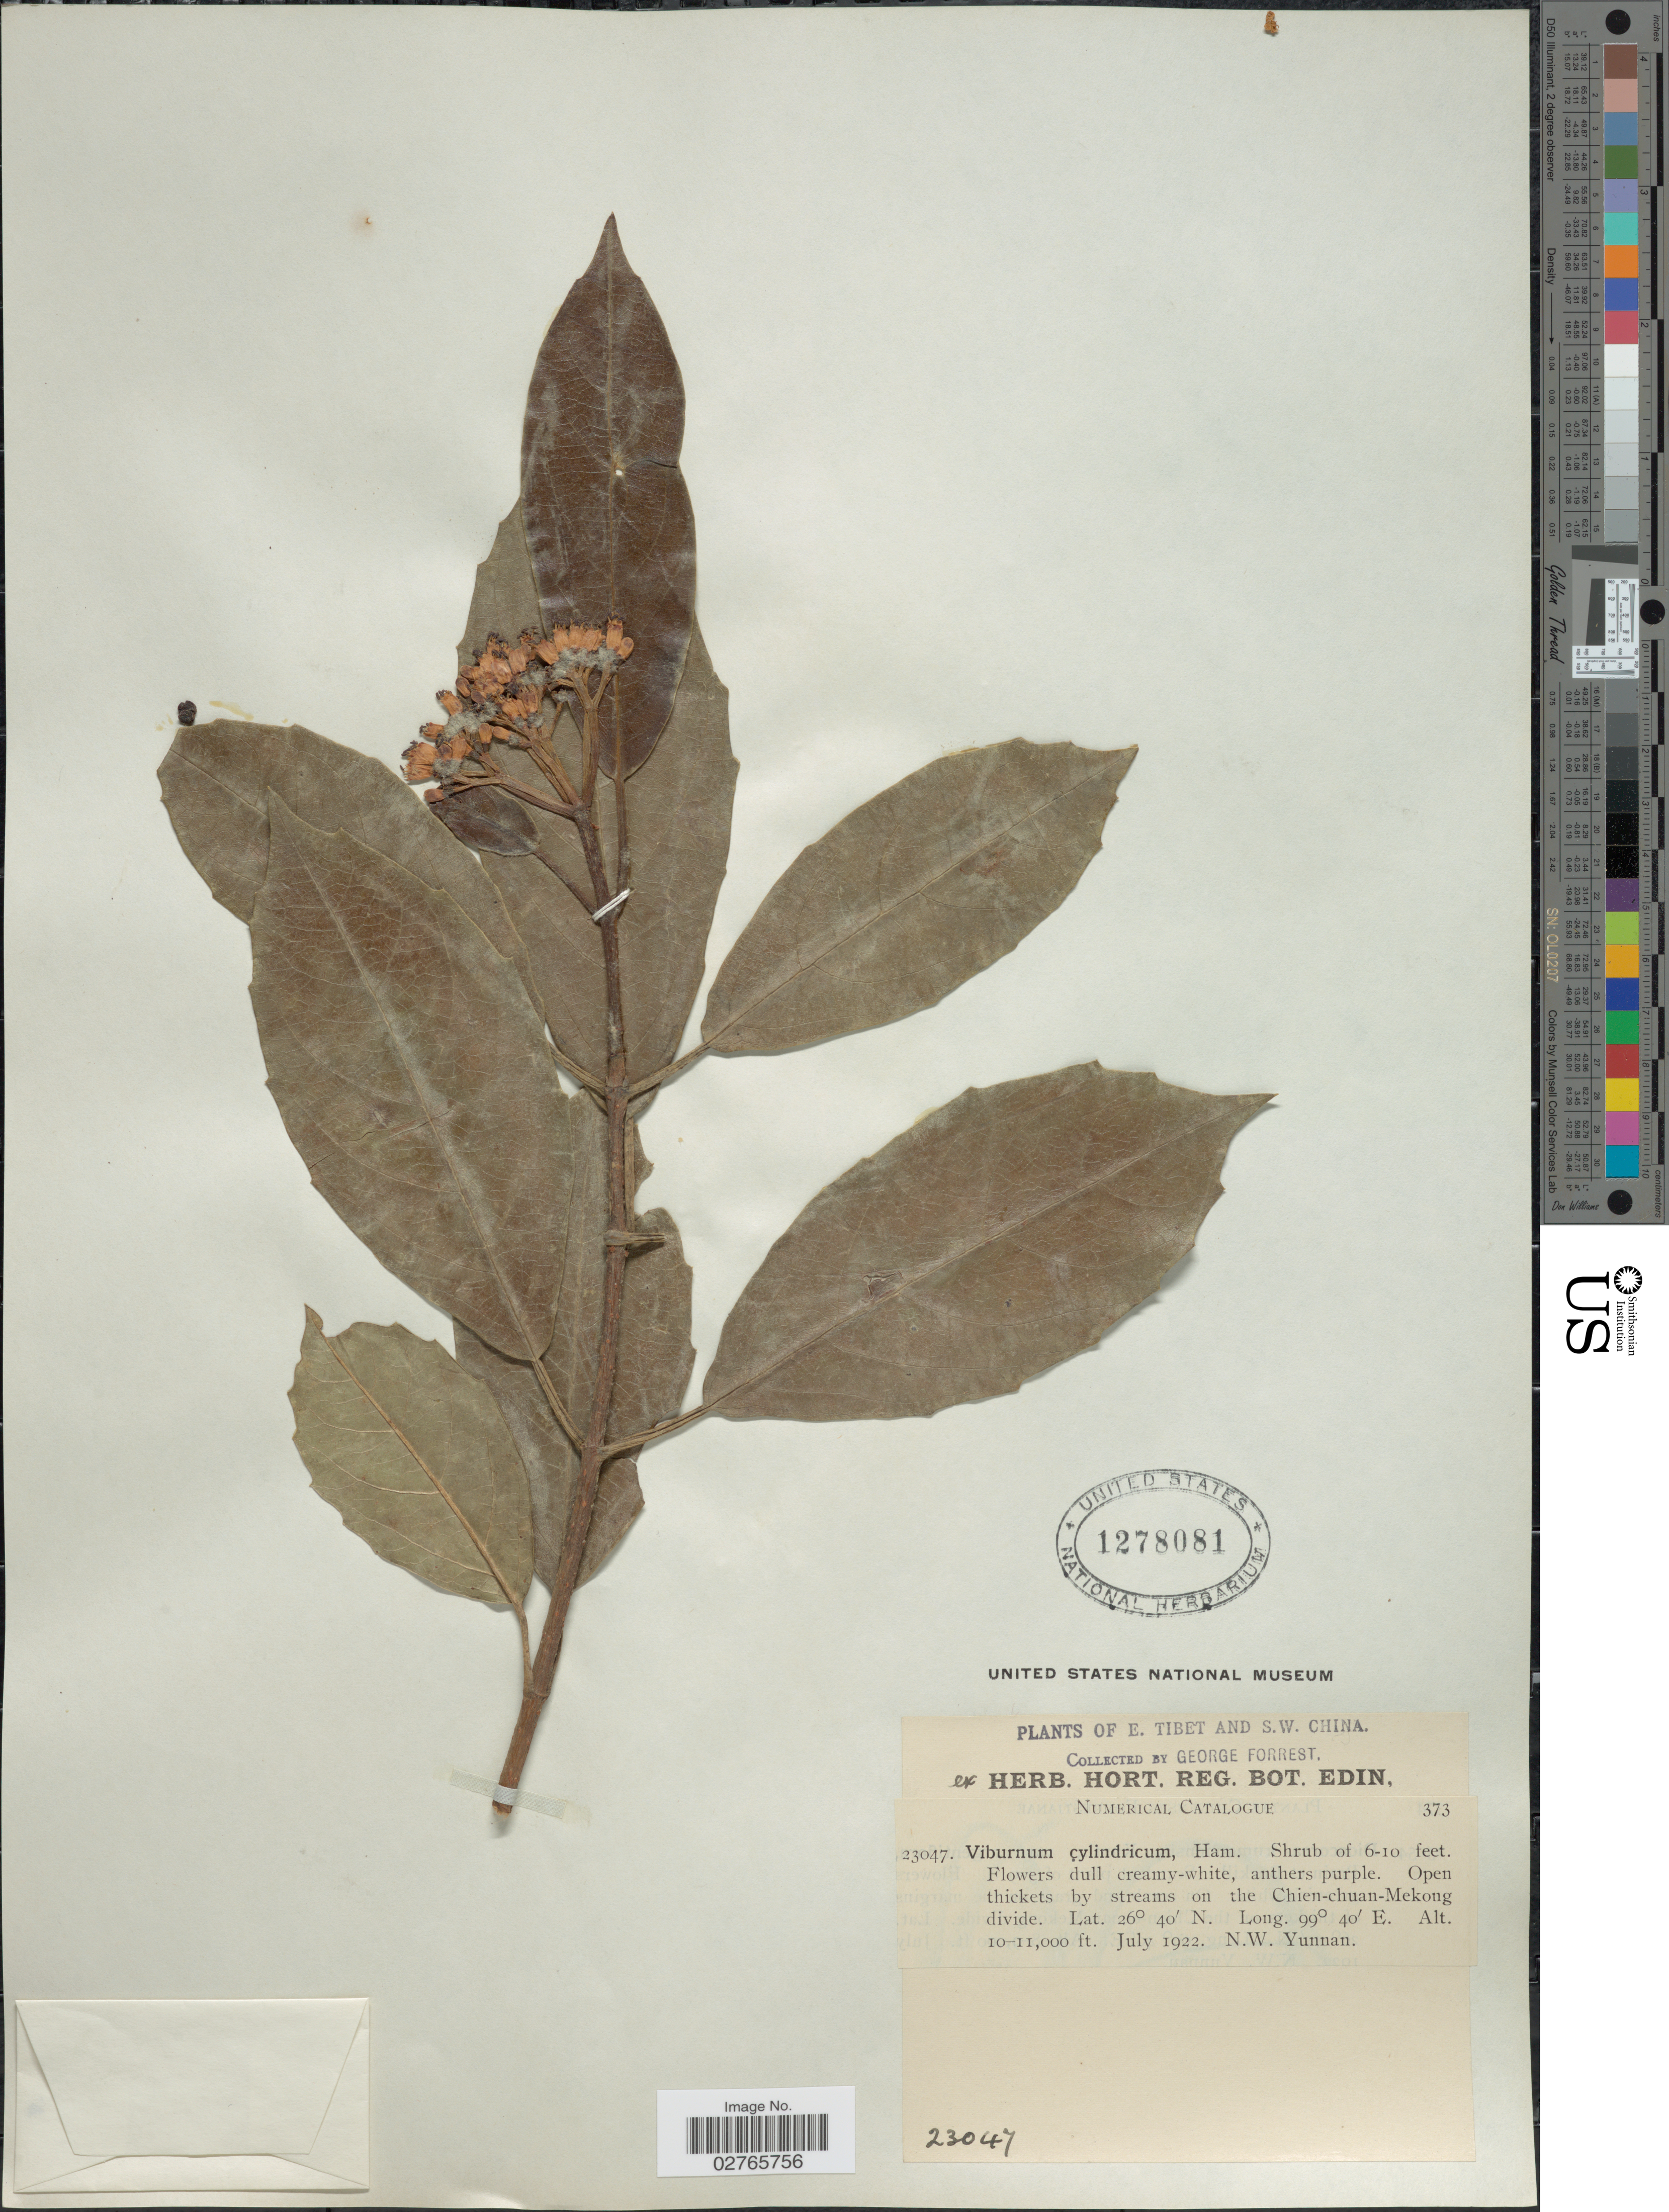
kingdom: Plantae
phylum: Tracheophyta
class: Magnoliopsida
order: Dipsacales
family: Viburnaceae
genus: Viburnum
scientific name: Viburnum cylindricum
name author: Buch.-Ham.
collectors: G. Forrest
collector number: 23047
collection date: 1922-07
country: China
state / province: Yunnan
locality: E. Tibet and S.W. China. Open thickets by streams on the Chien-chuan-Mekong divide. N.W. Yunnan.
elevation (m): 3048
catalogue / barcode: US 1278081